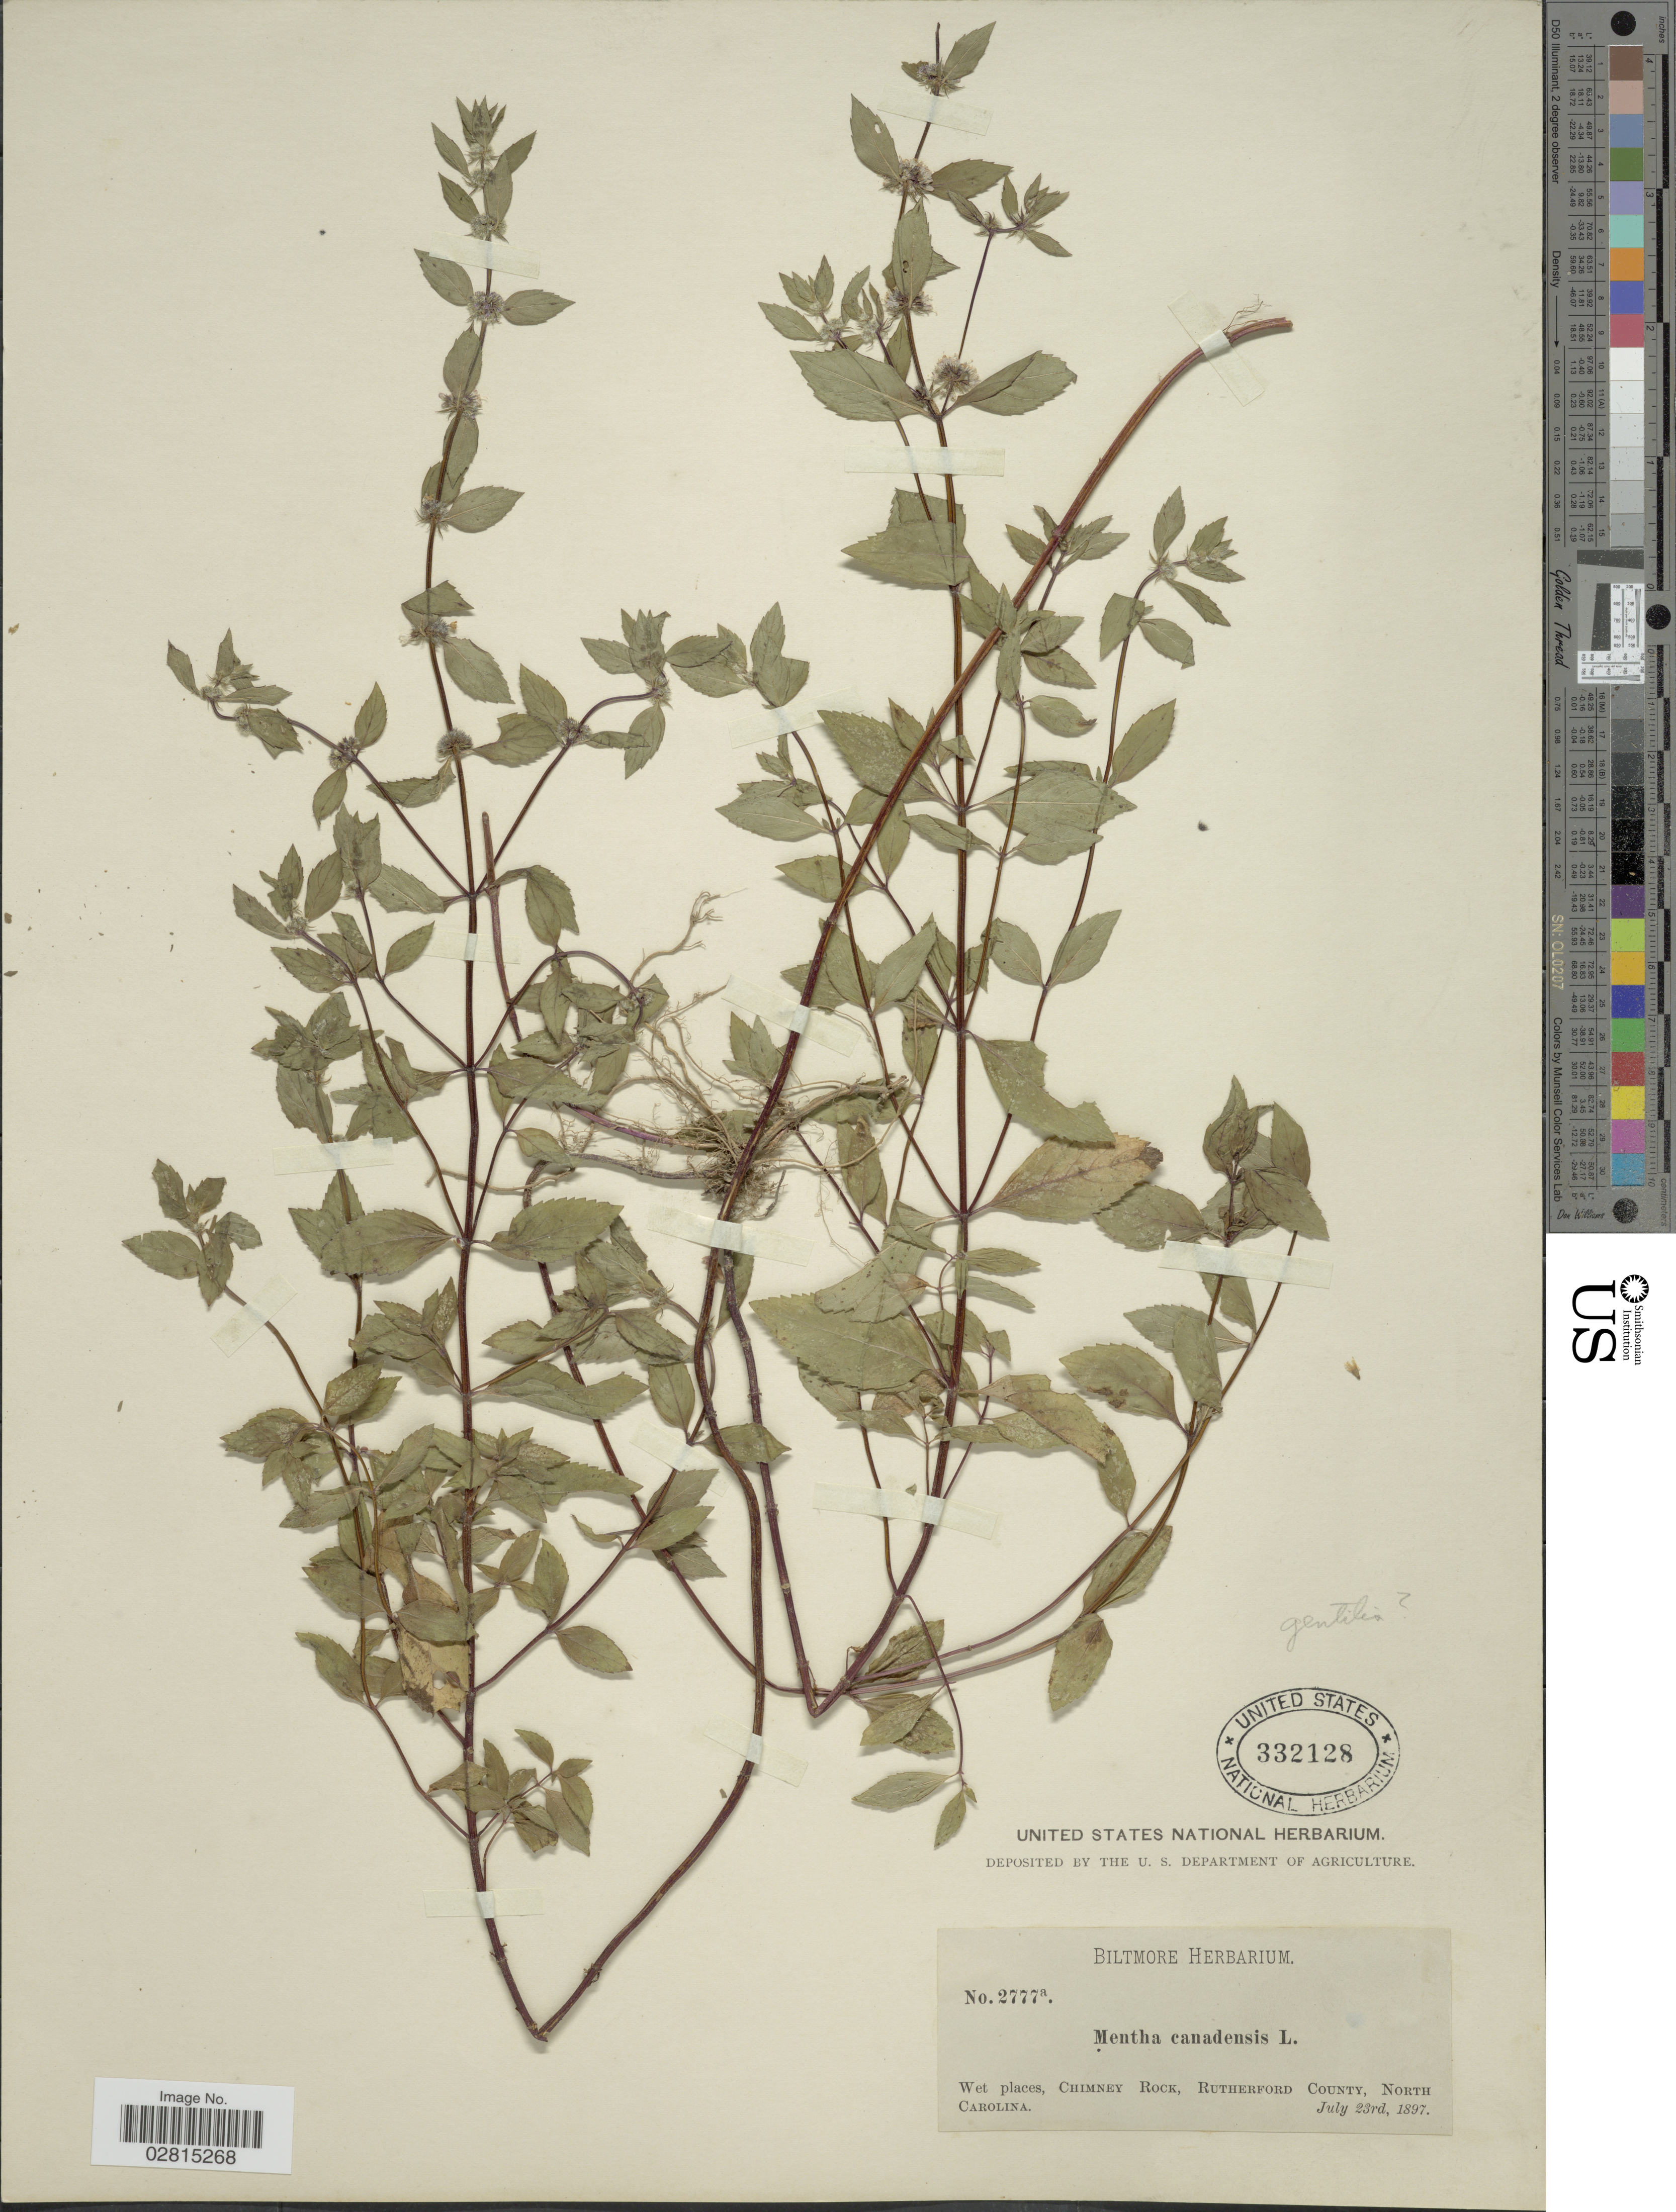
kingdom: Plantae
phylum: Tracheophyta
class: Magnoliopsida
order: Lamiales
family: Lamiaceae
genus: Mentha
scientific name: Mentha canadensis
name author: L.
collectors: ex herb. Biltmore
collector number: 2777a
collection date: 1897-07-23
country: United States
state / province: North Carolina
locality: Wet places, Chimney Rock, Rutherford County.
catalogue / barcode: US 332128